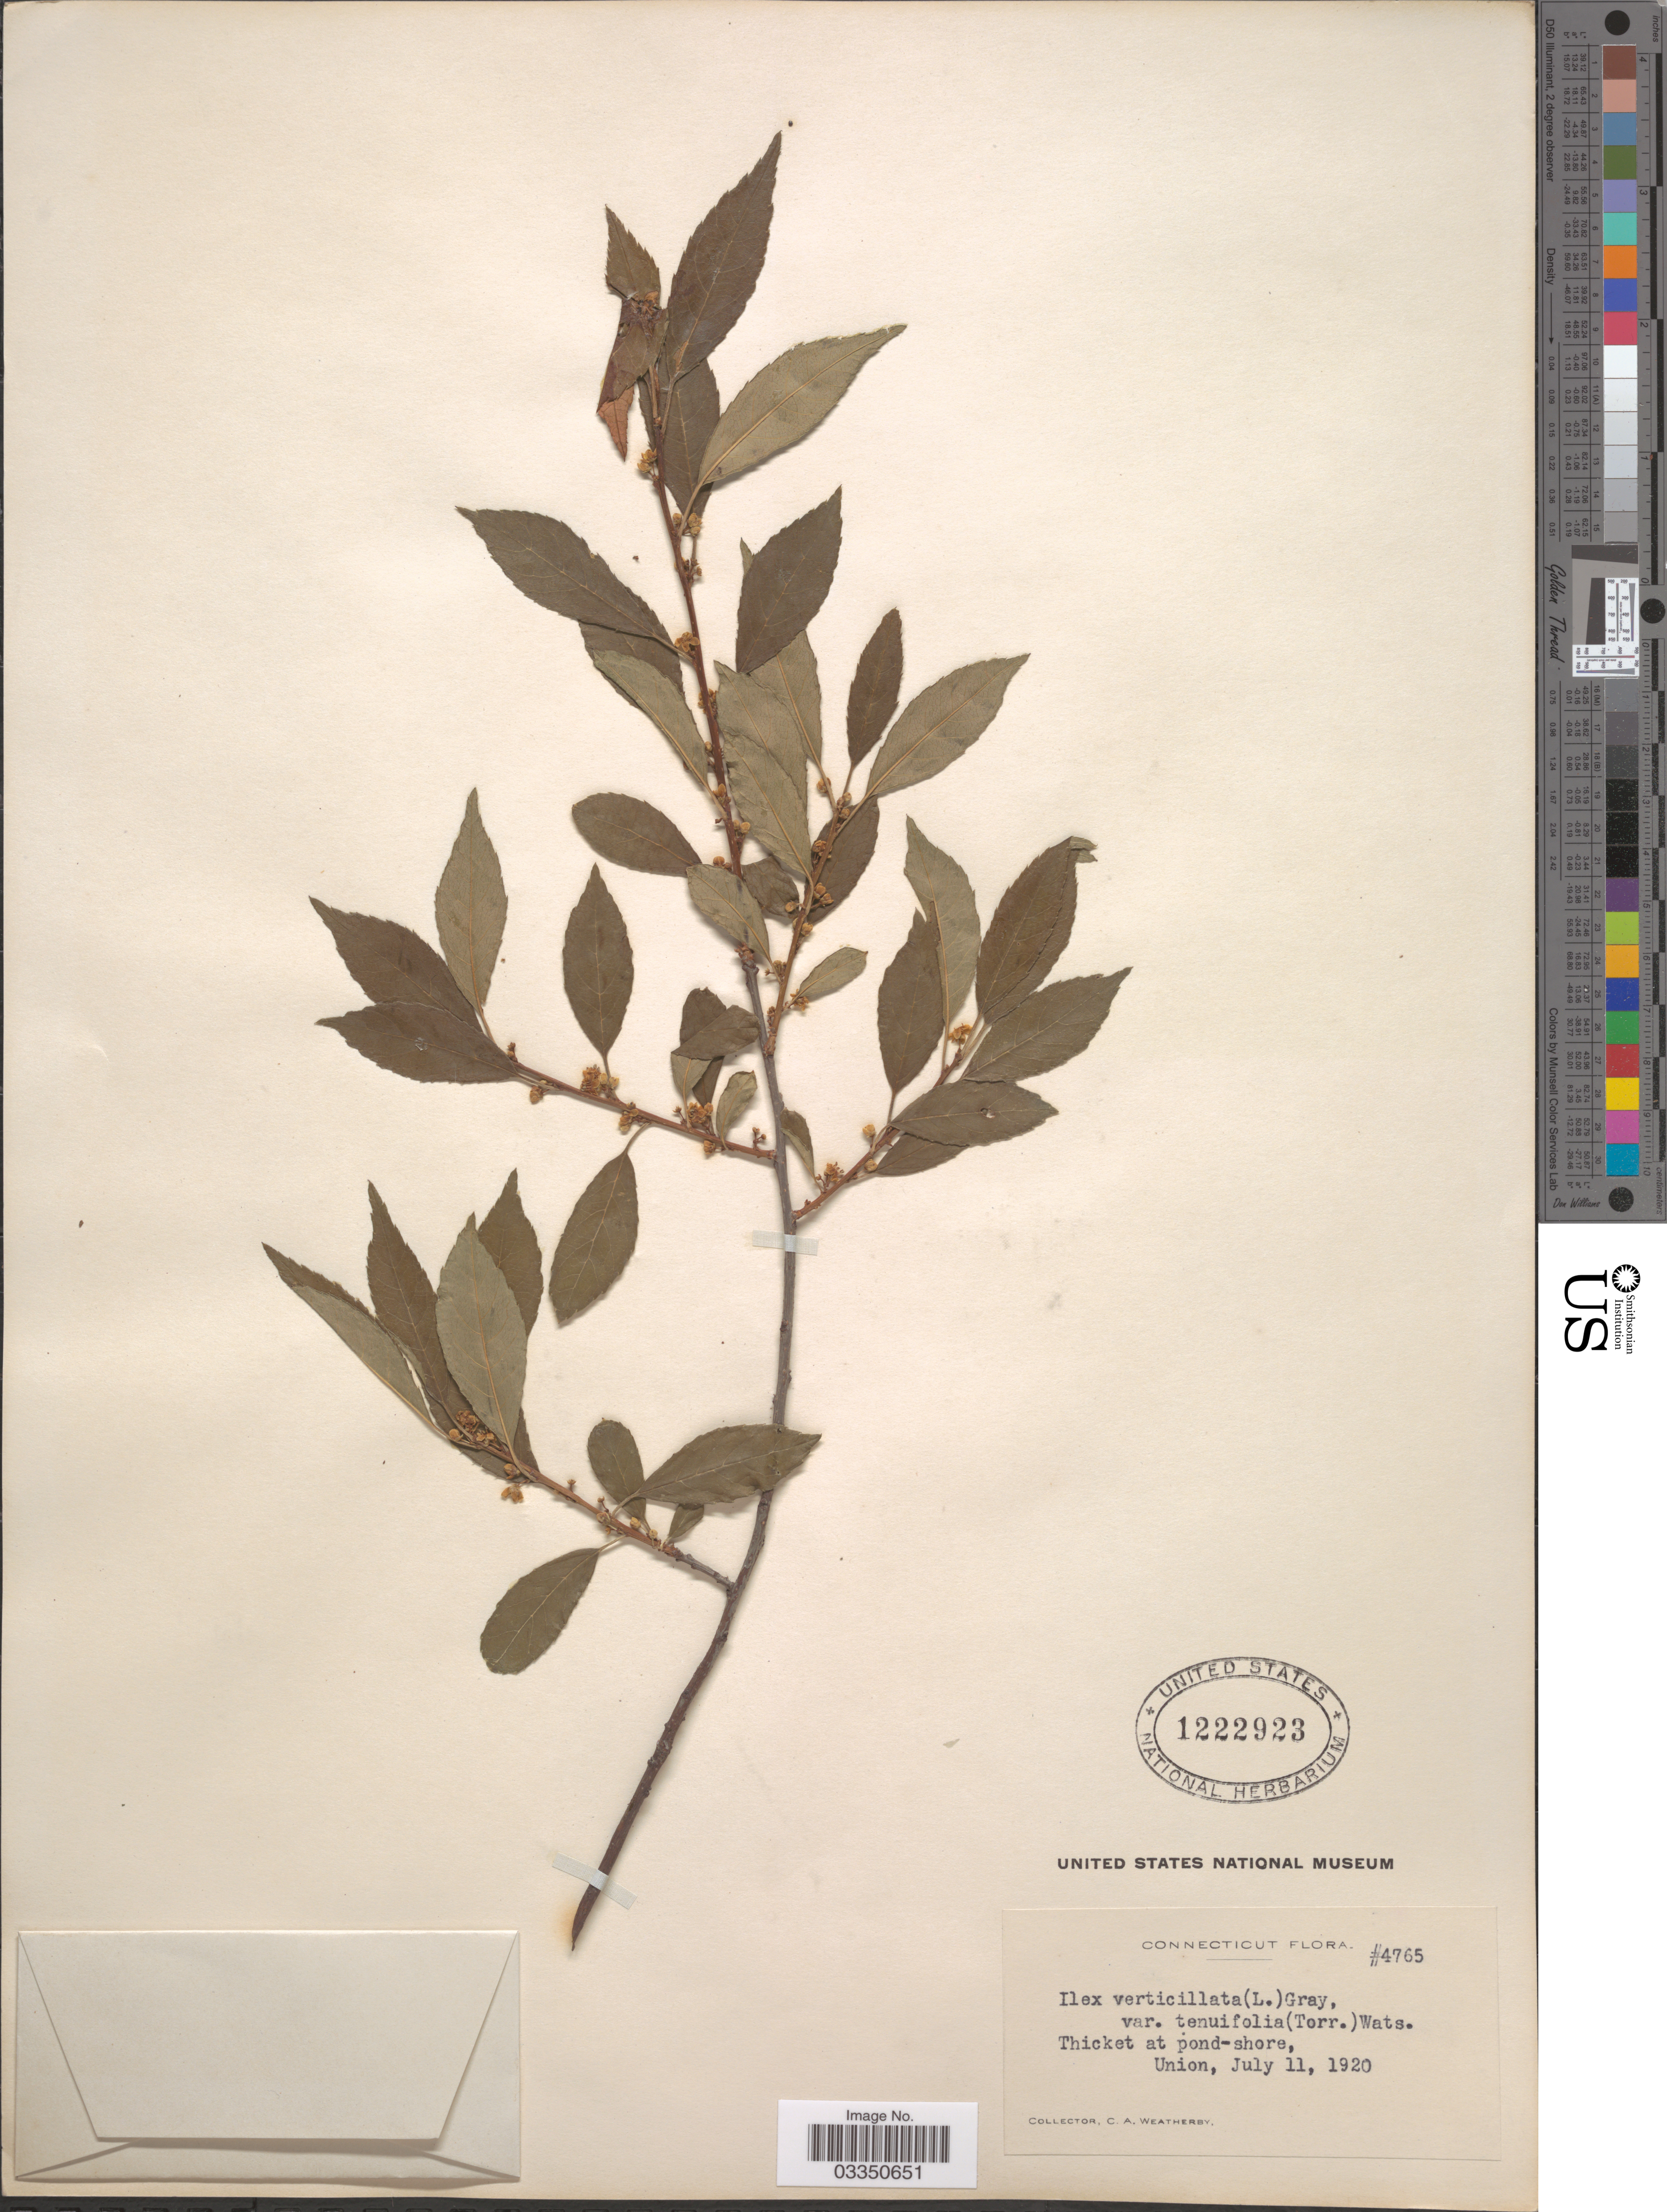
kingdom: Plantae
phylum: Tracheophyta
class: Magnoliopsida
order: Aquifoliales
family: Aquifoliaceae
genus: Ilex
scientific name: Ilex verticillata var. tenuifolia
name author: (Torr.) S. Watson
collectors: C. A. Weatherby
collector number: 4765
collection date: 1920-07-11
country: United States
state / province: Connecticut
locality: Thicket at pond-shore, Union.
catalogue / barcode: US 1222923